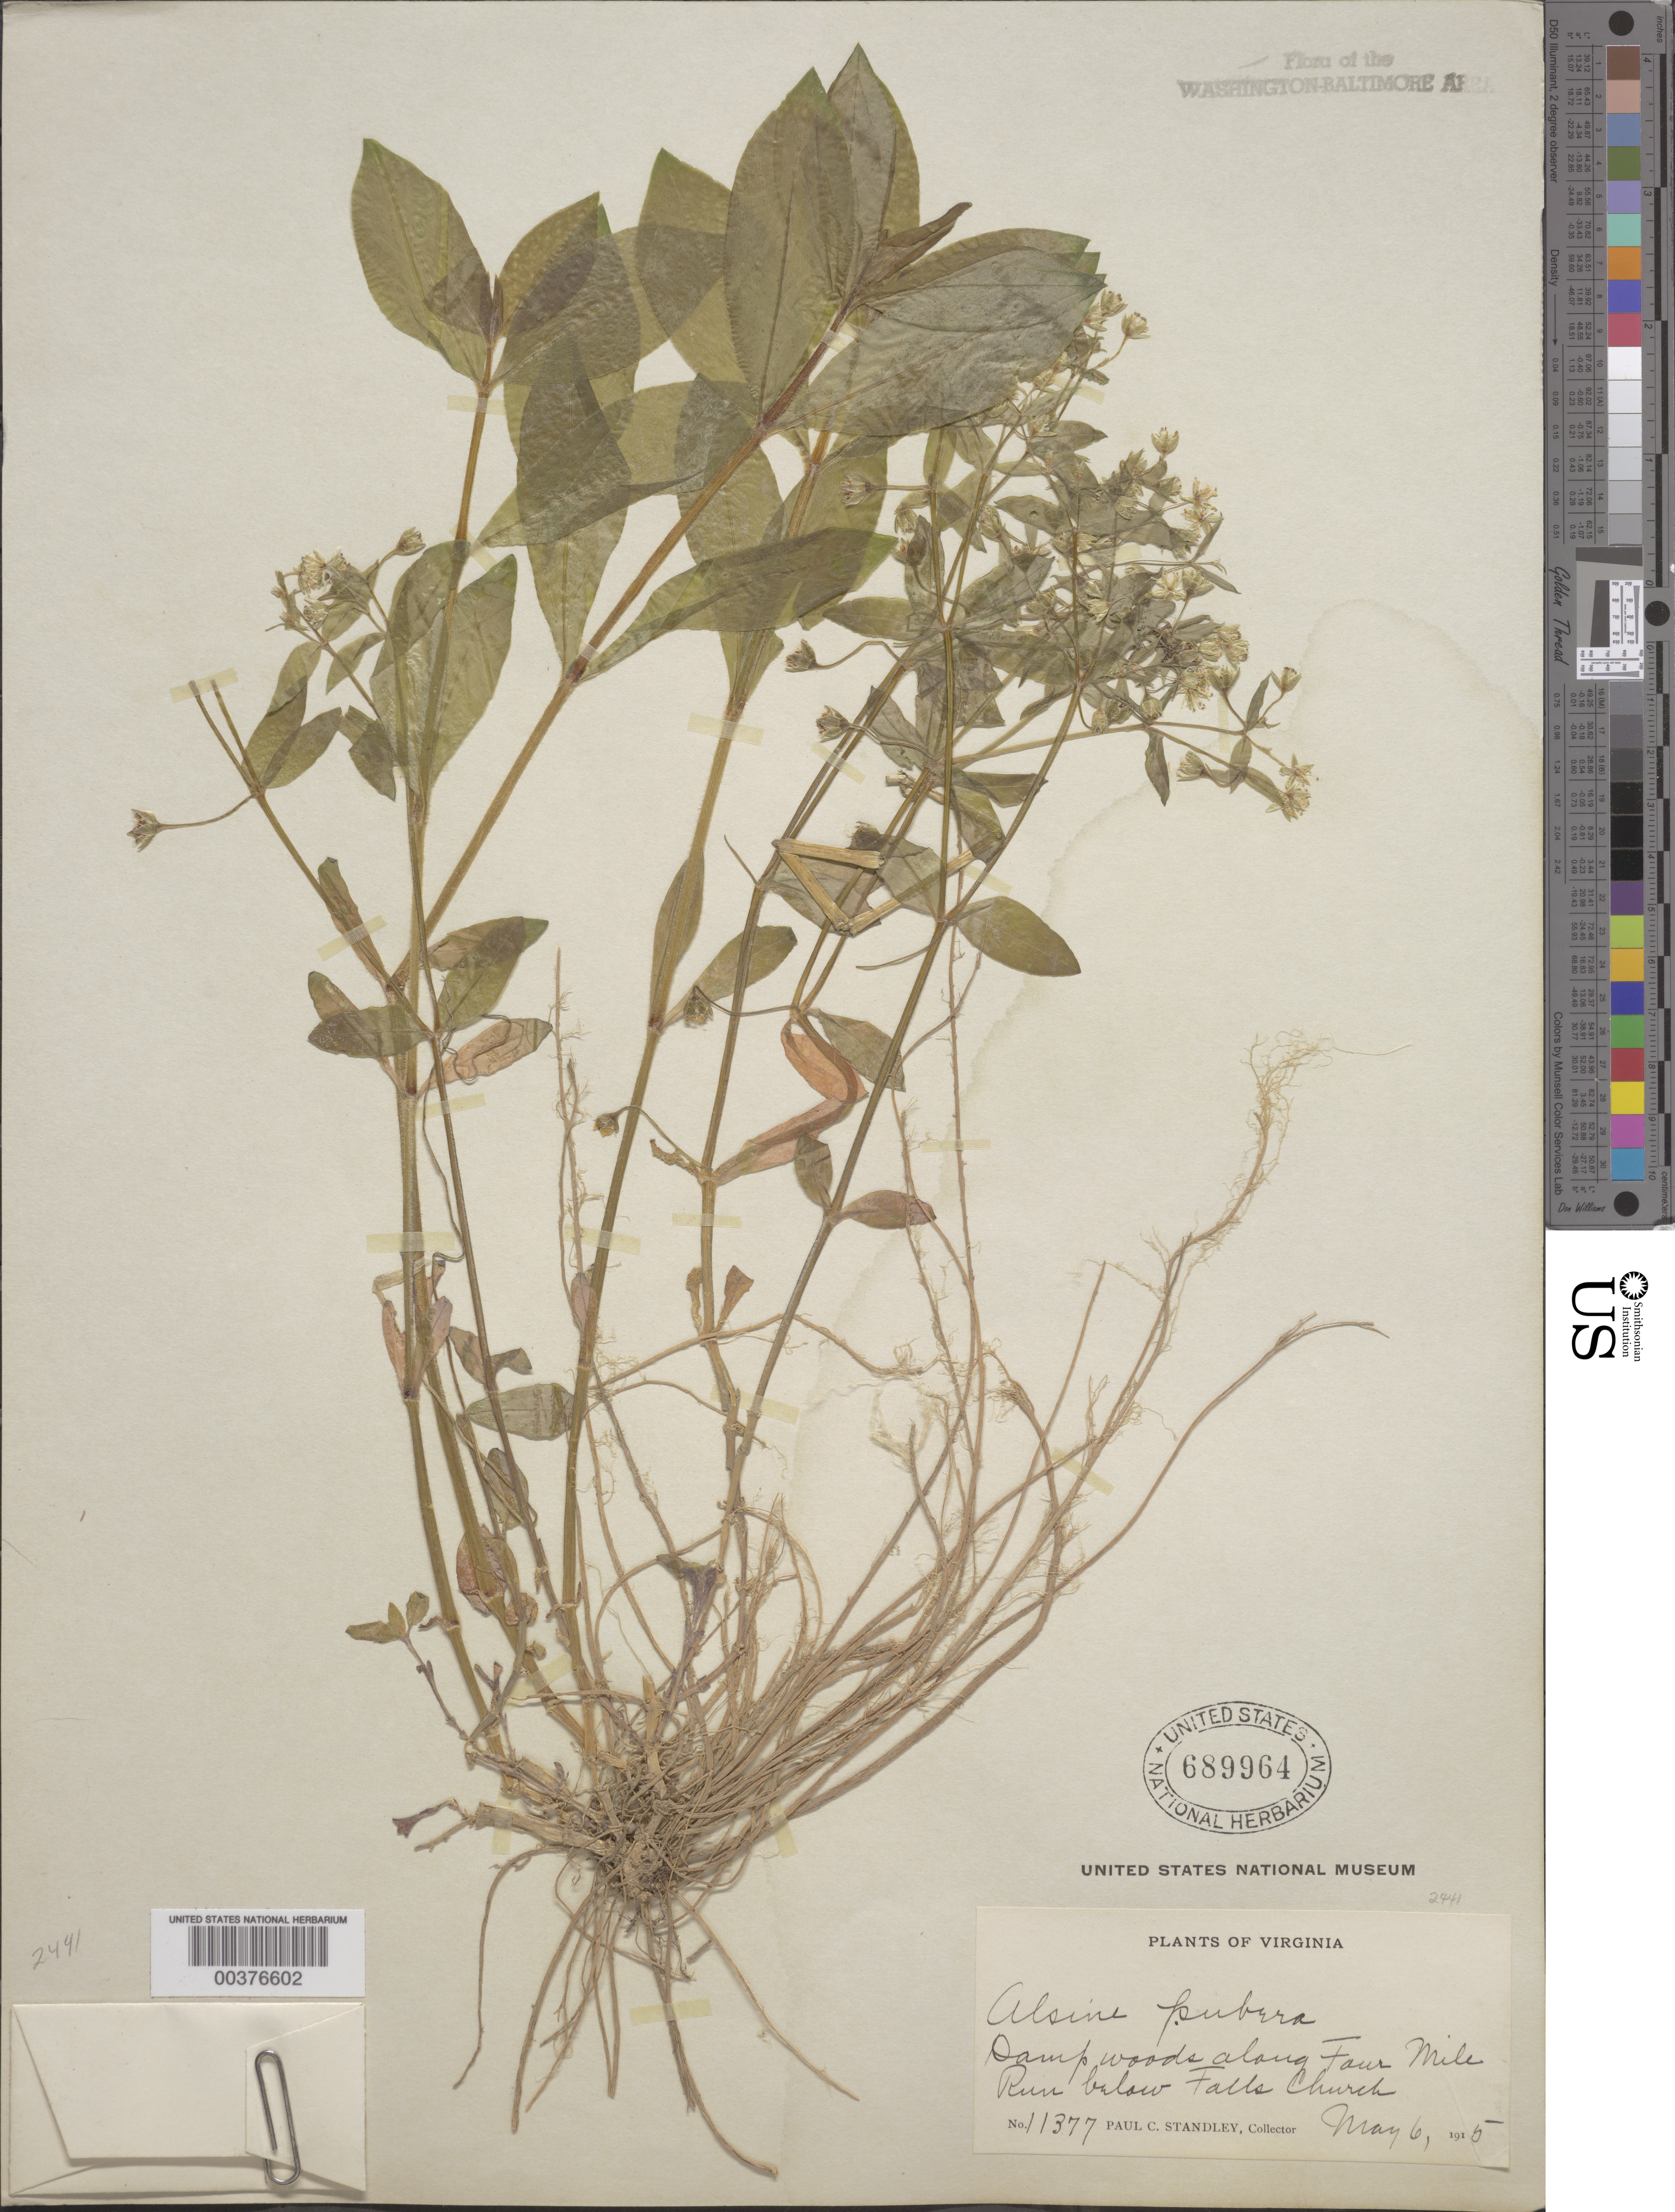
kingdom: Plantae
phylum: Tracheophyta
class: Magnoliopsida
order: Caryophyllales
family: Caryophyllaceae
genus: Stellaria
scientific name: Stellaria pubera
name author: Michx.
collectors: P. C. Standley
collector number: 11377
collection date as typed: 06 May 1915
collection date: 1915-05-06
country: United States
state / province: Virginia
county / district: Arlington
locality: Four Mile Run below Falls Church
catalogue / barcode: US 689964